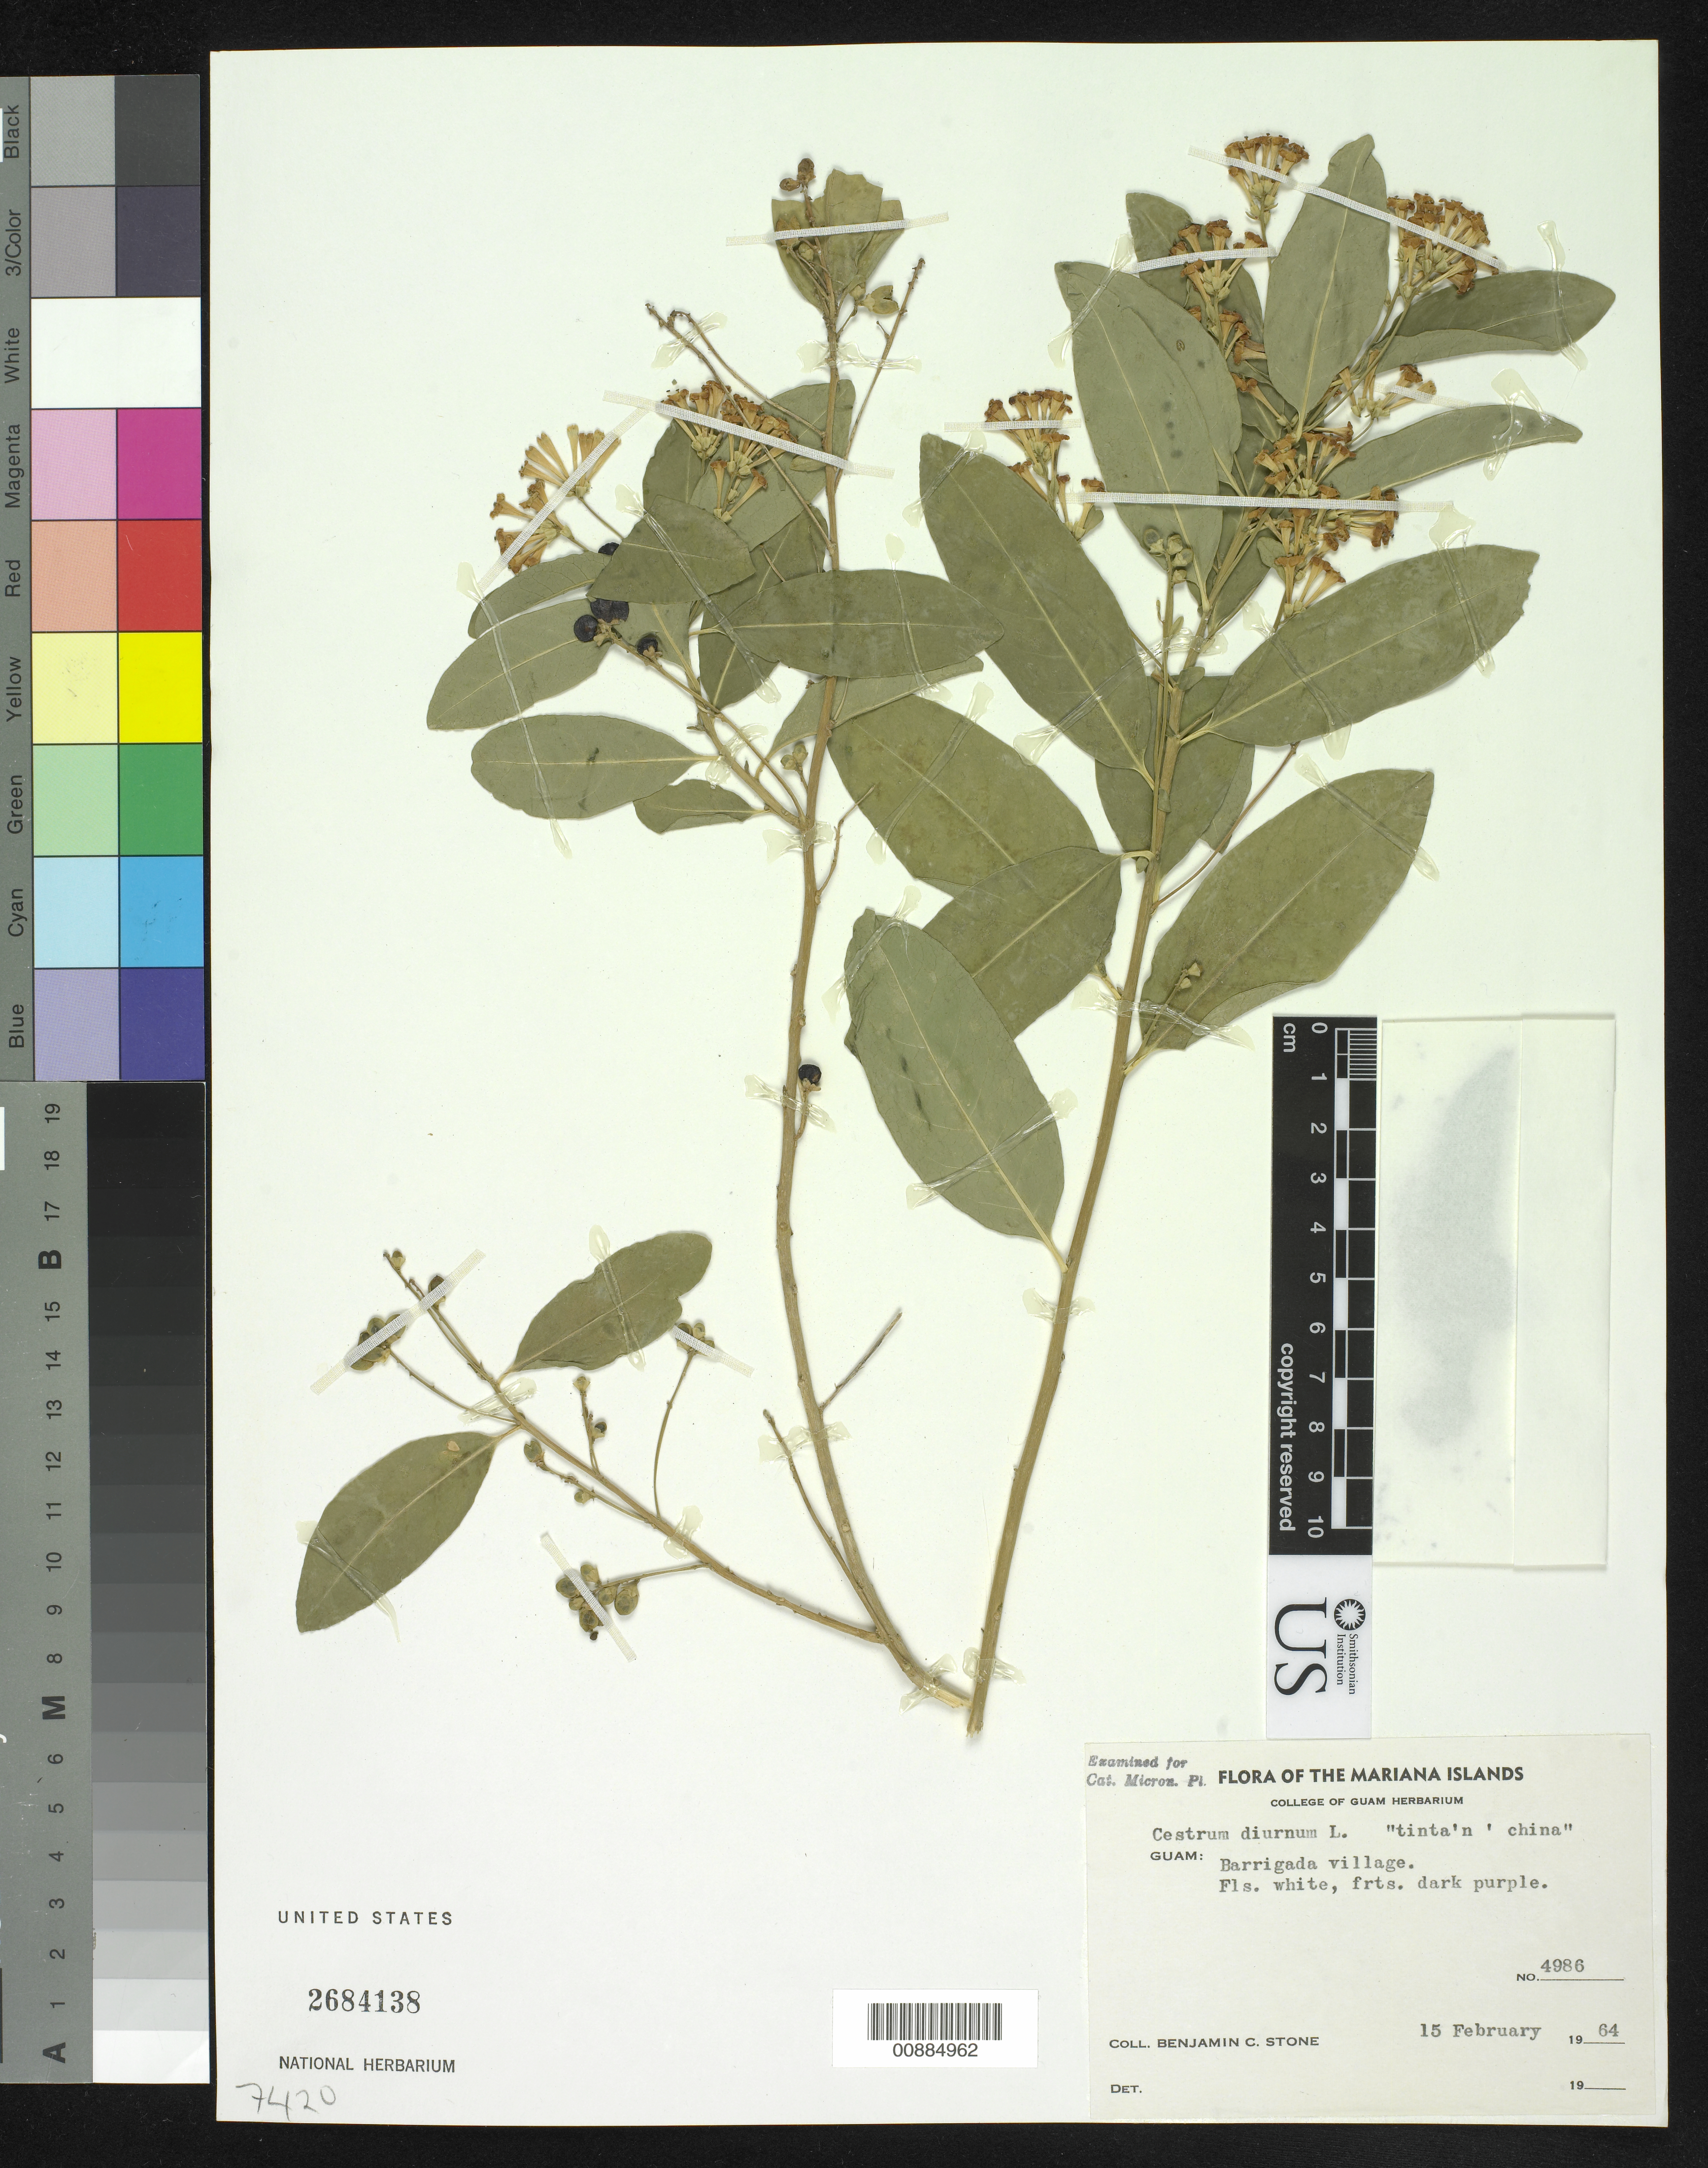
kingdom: Plantae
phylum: Tracheophyta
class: Magnoliopsida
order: Solanales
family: Solanaceae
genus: Cestrum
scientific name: Cestrum diurnum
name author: L.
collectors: B. C. Stone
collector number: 4986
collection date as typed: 15 Feb 1964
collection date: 1964-02-15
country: Guam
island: Guam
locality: Barrigada Village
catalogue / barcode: US 2684138